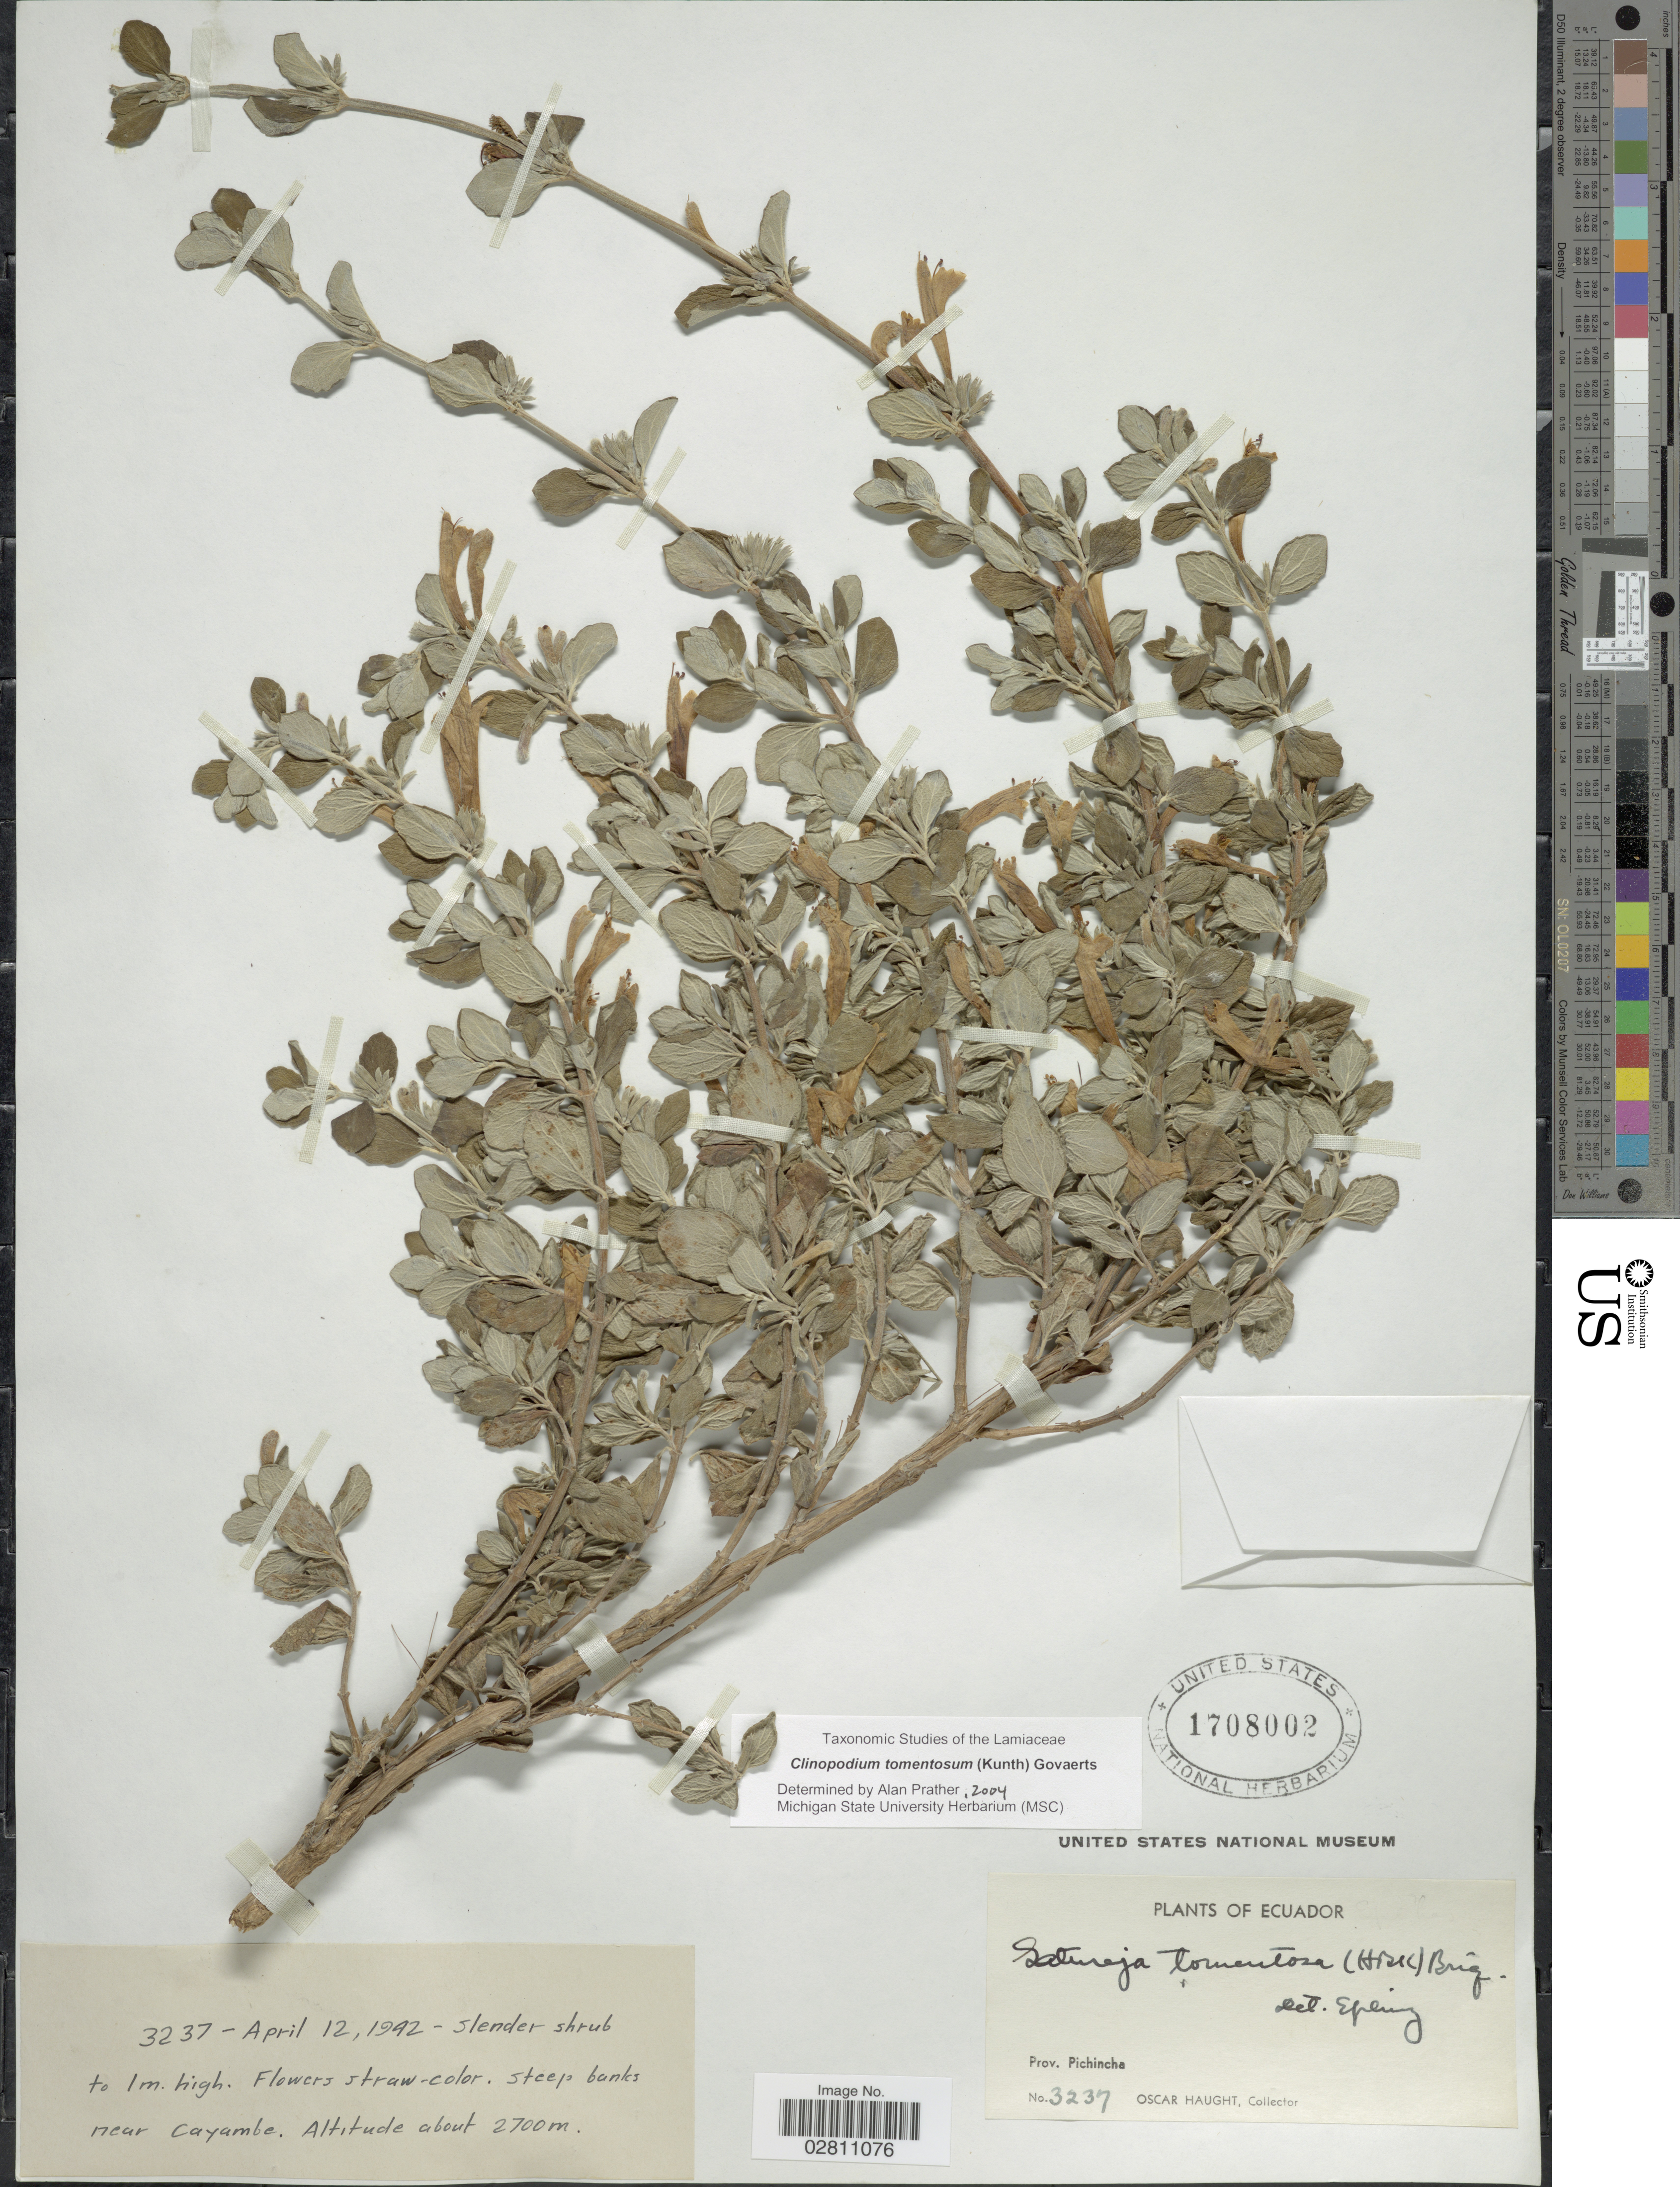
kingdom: Plantae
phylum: Tracheophyta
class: Magnoliopsida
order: Lamiales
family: Lamiaceae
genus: Clinopodium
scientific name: Clinopodium tomentosum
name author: (Kunth) Govaerts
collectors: O. Haught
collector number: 3237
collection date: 1942-04-12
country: Ecuador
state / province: Pichincha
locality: Prov. Pichincha, steep banks near Cayambe.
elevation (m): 2700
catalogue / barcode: US 1708002